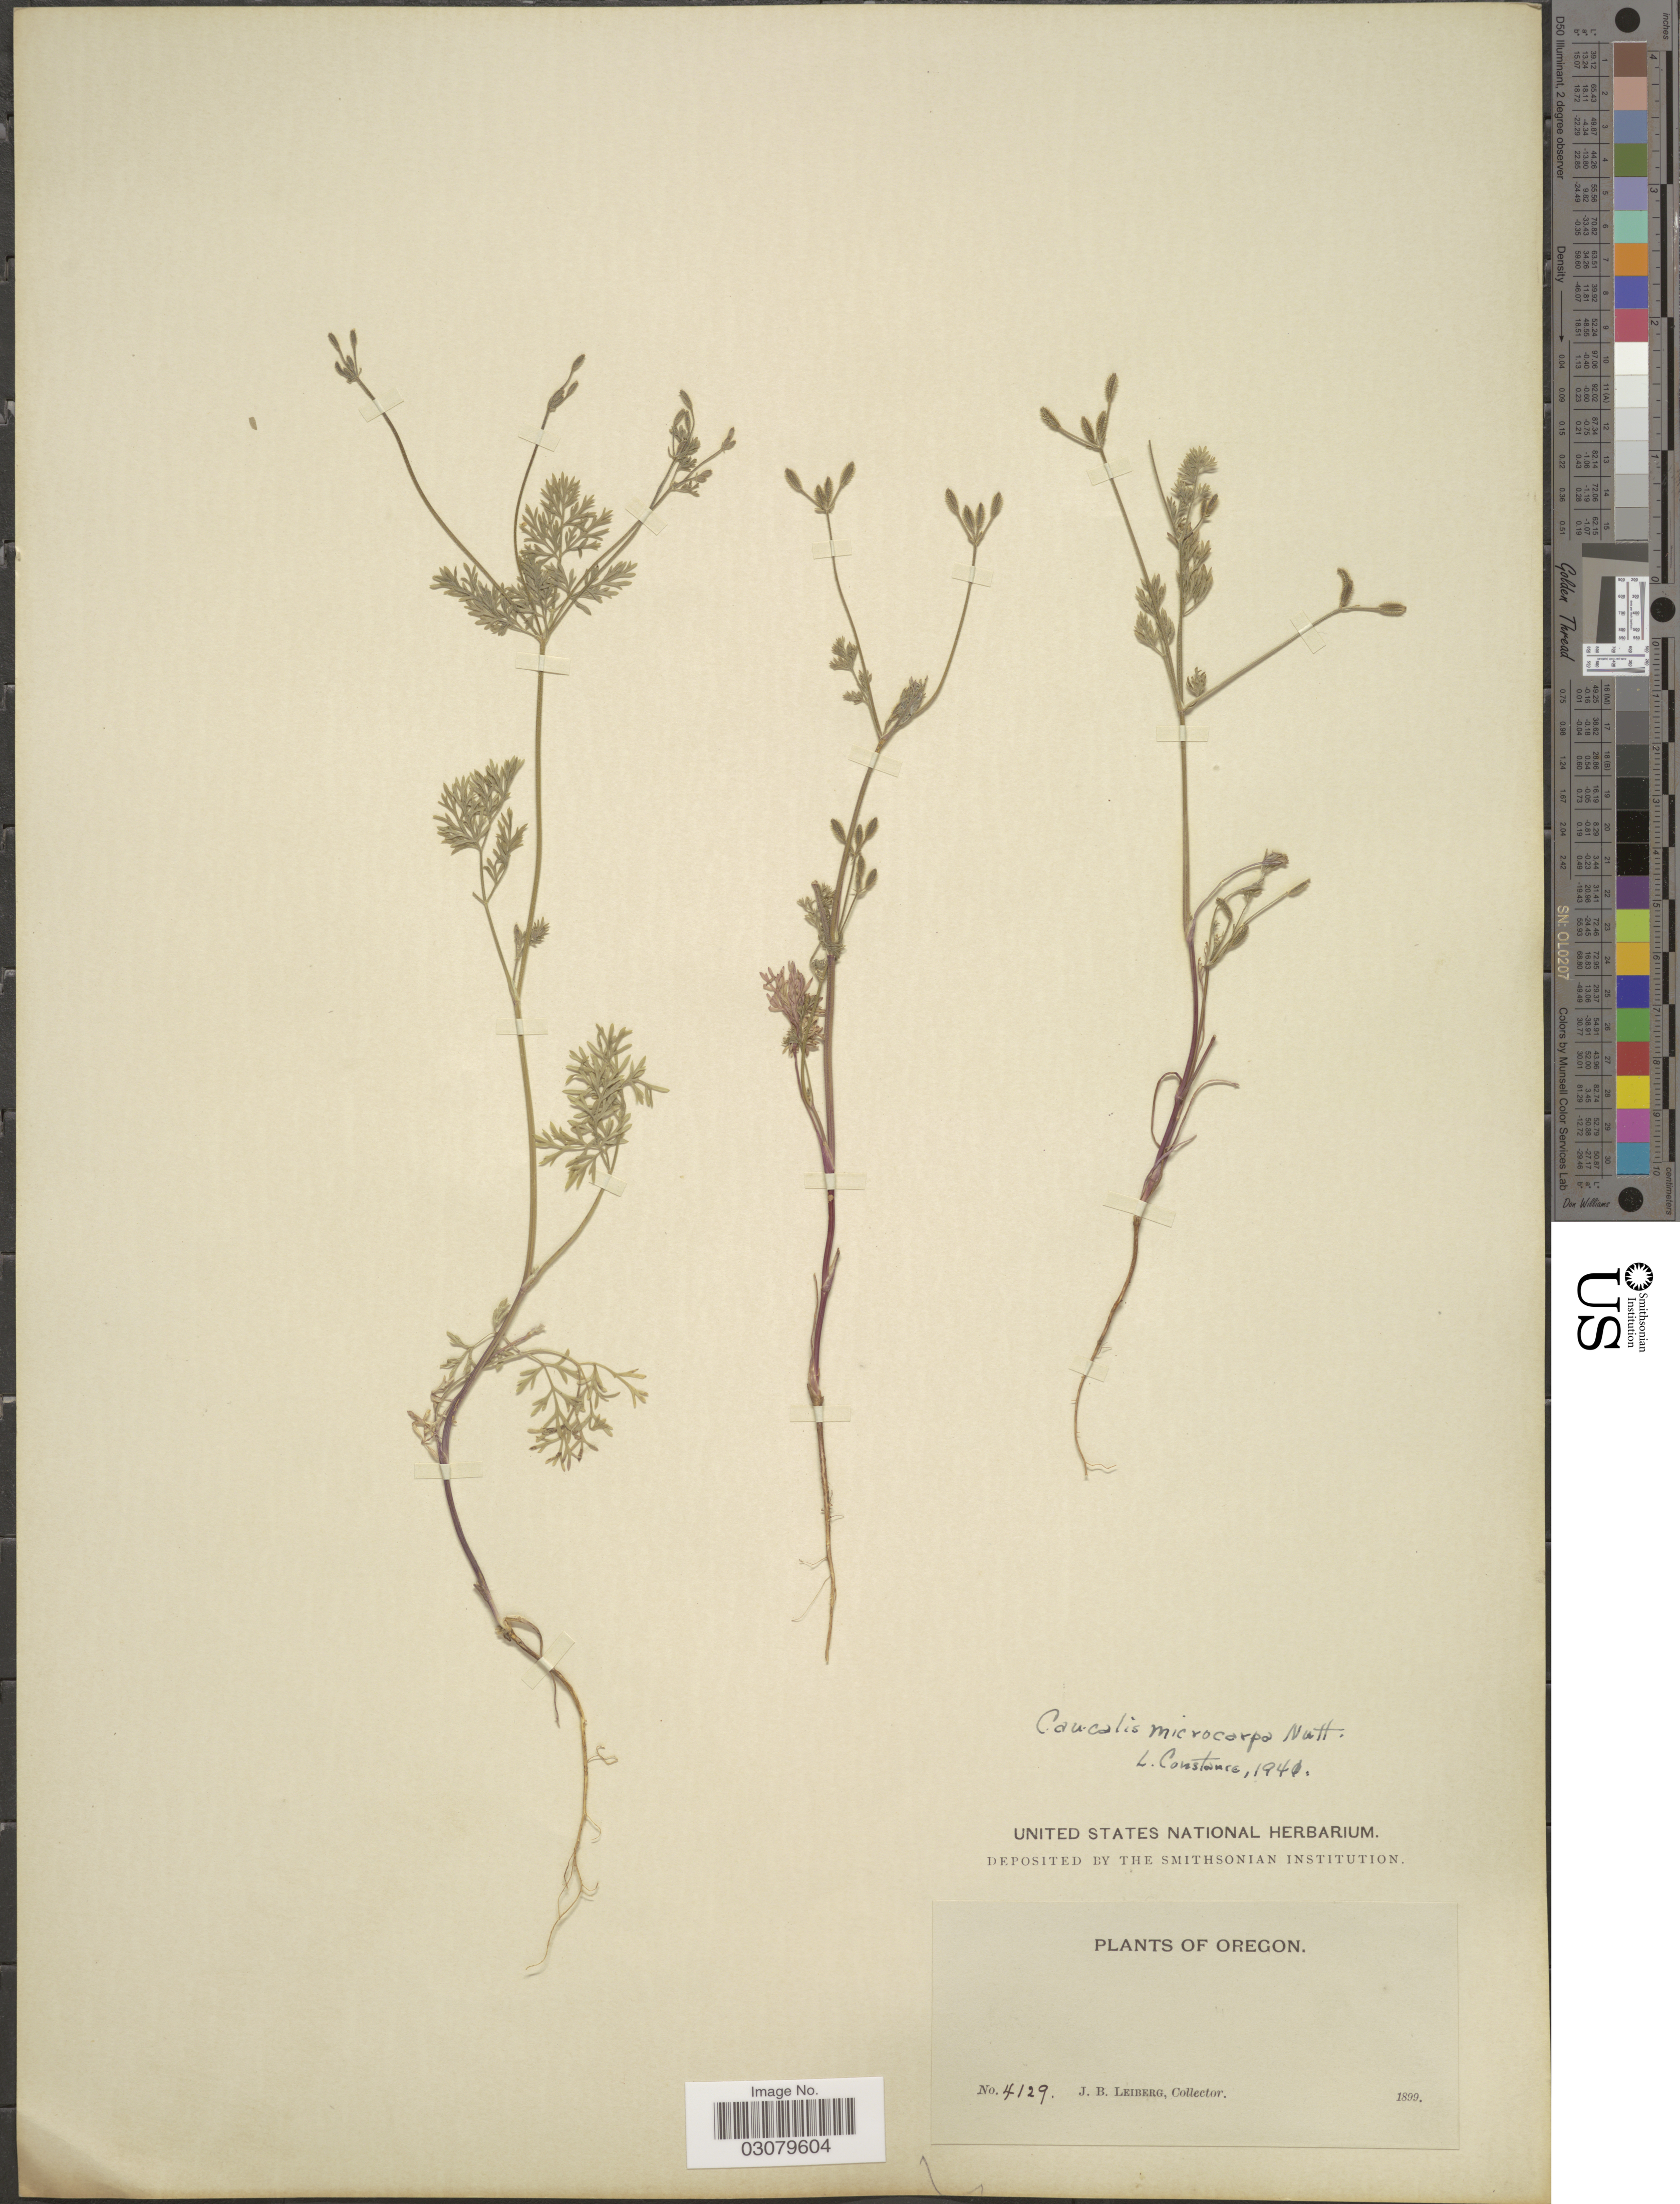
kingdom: Plantae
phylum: Tracheophyta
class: Magnoliopsida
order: Apiales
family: Apiaceae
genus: Caucalis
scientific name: Caucalis microcarpa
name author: Hook. & Arn.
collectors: J. B. Leiberg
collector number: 4129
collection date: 1899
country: United States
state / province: Oregon